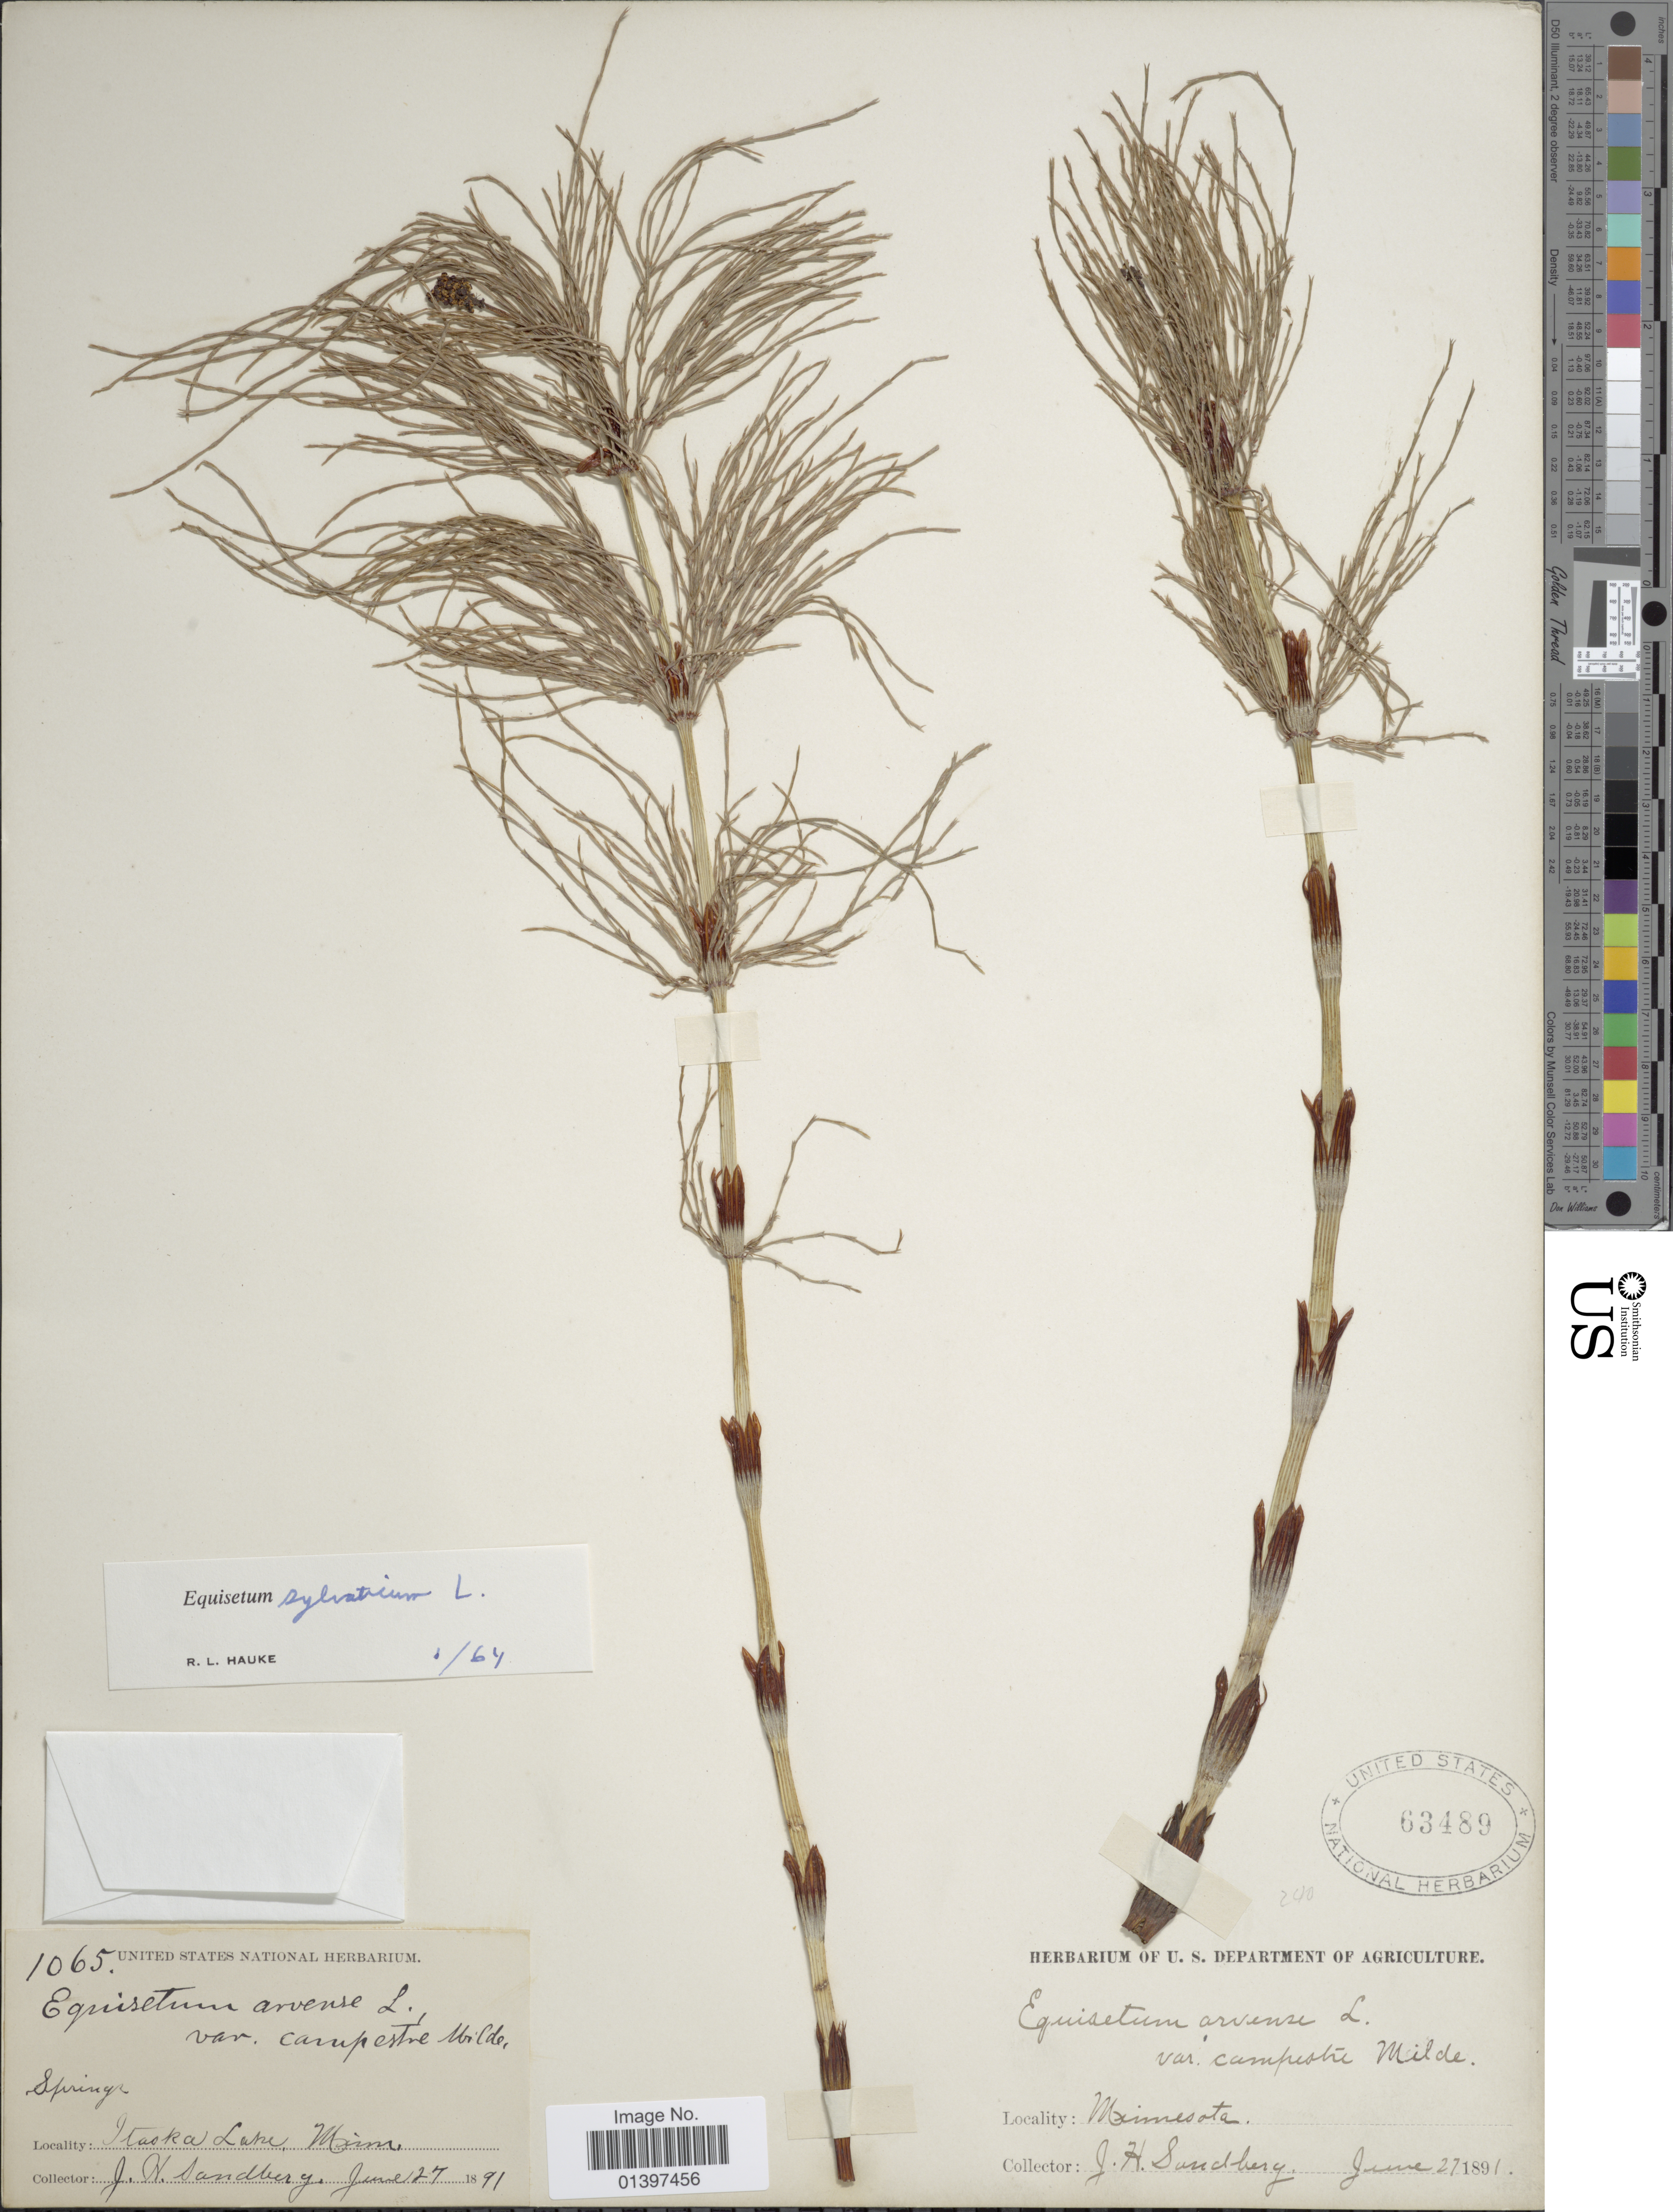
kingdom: Plantae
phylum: Tracheophyta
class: Polypodiopsida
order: Equisetales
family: Equisetaceae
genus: Equisetum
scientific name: Equisetum sylvaticum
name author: L.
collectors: J. H. Sandberg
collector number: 1065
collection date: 1891-06-27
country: United States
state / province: Minnesota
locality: Itaska Lake, Minn.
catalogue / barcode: US 63489